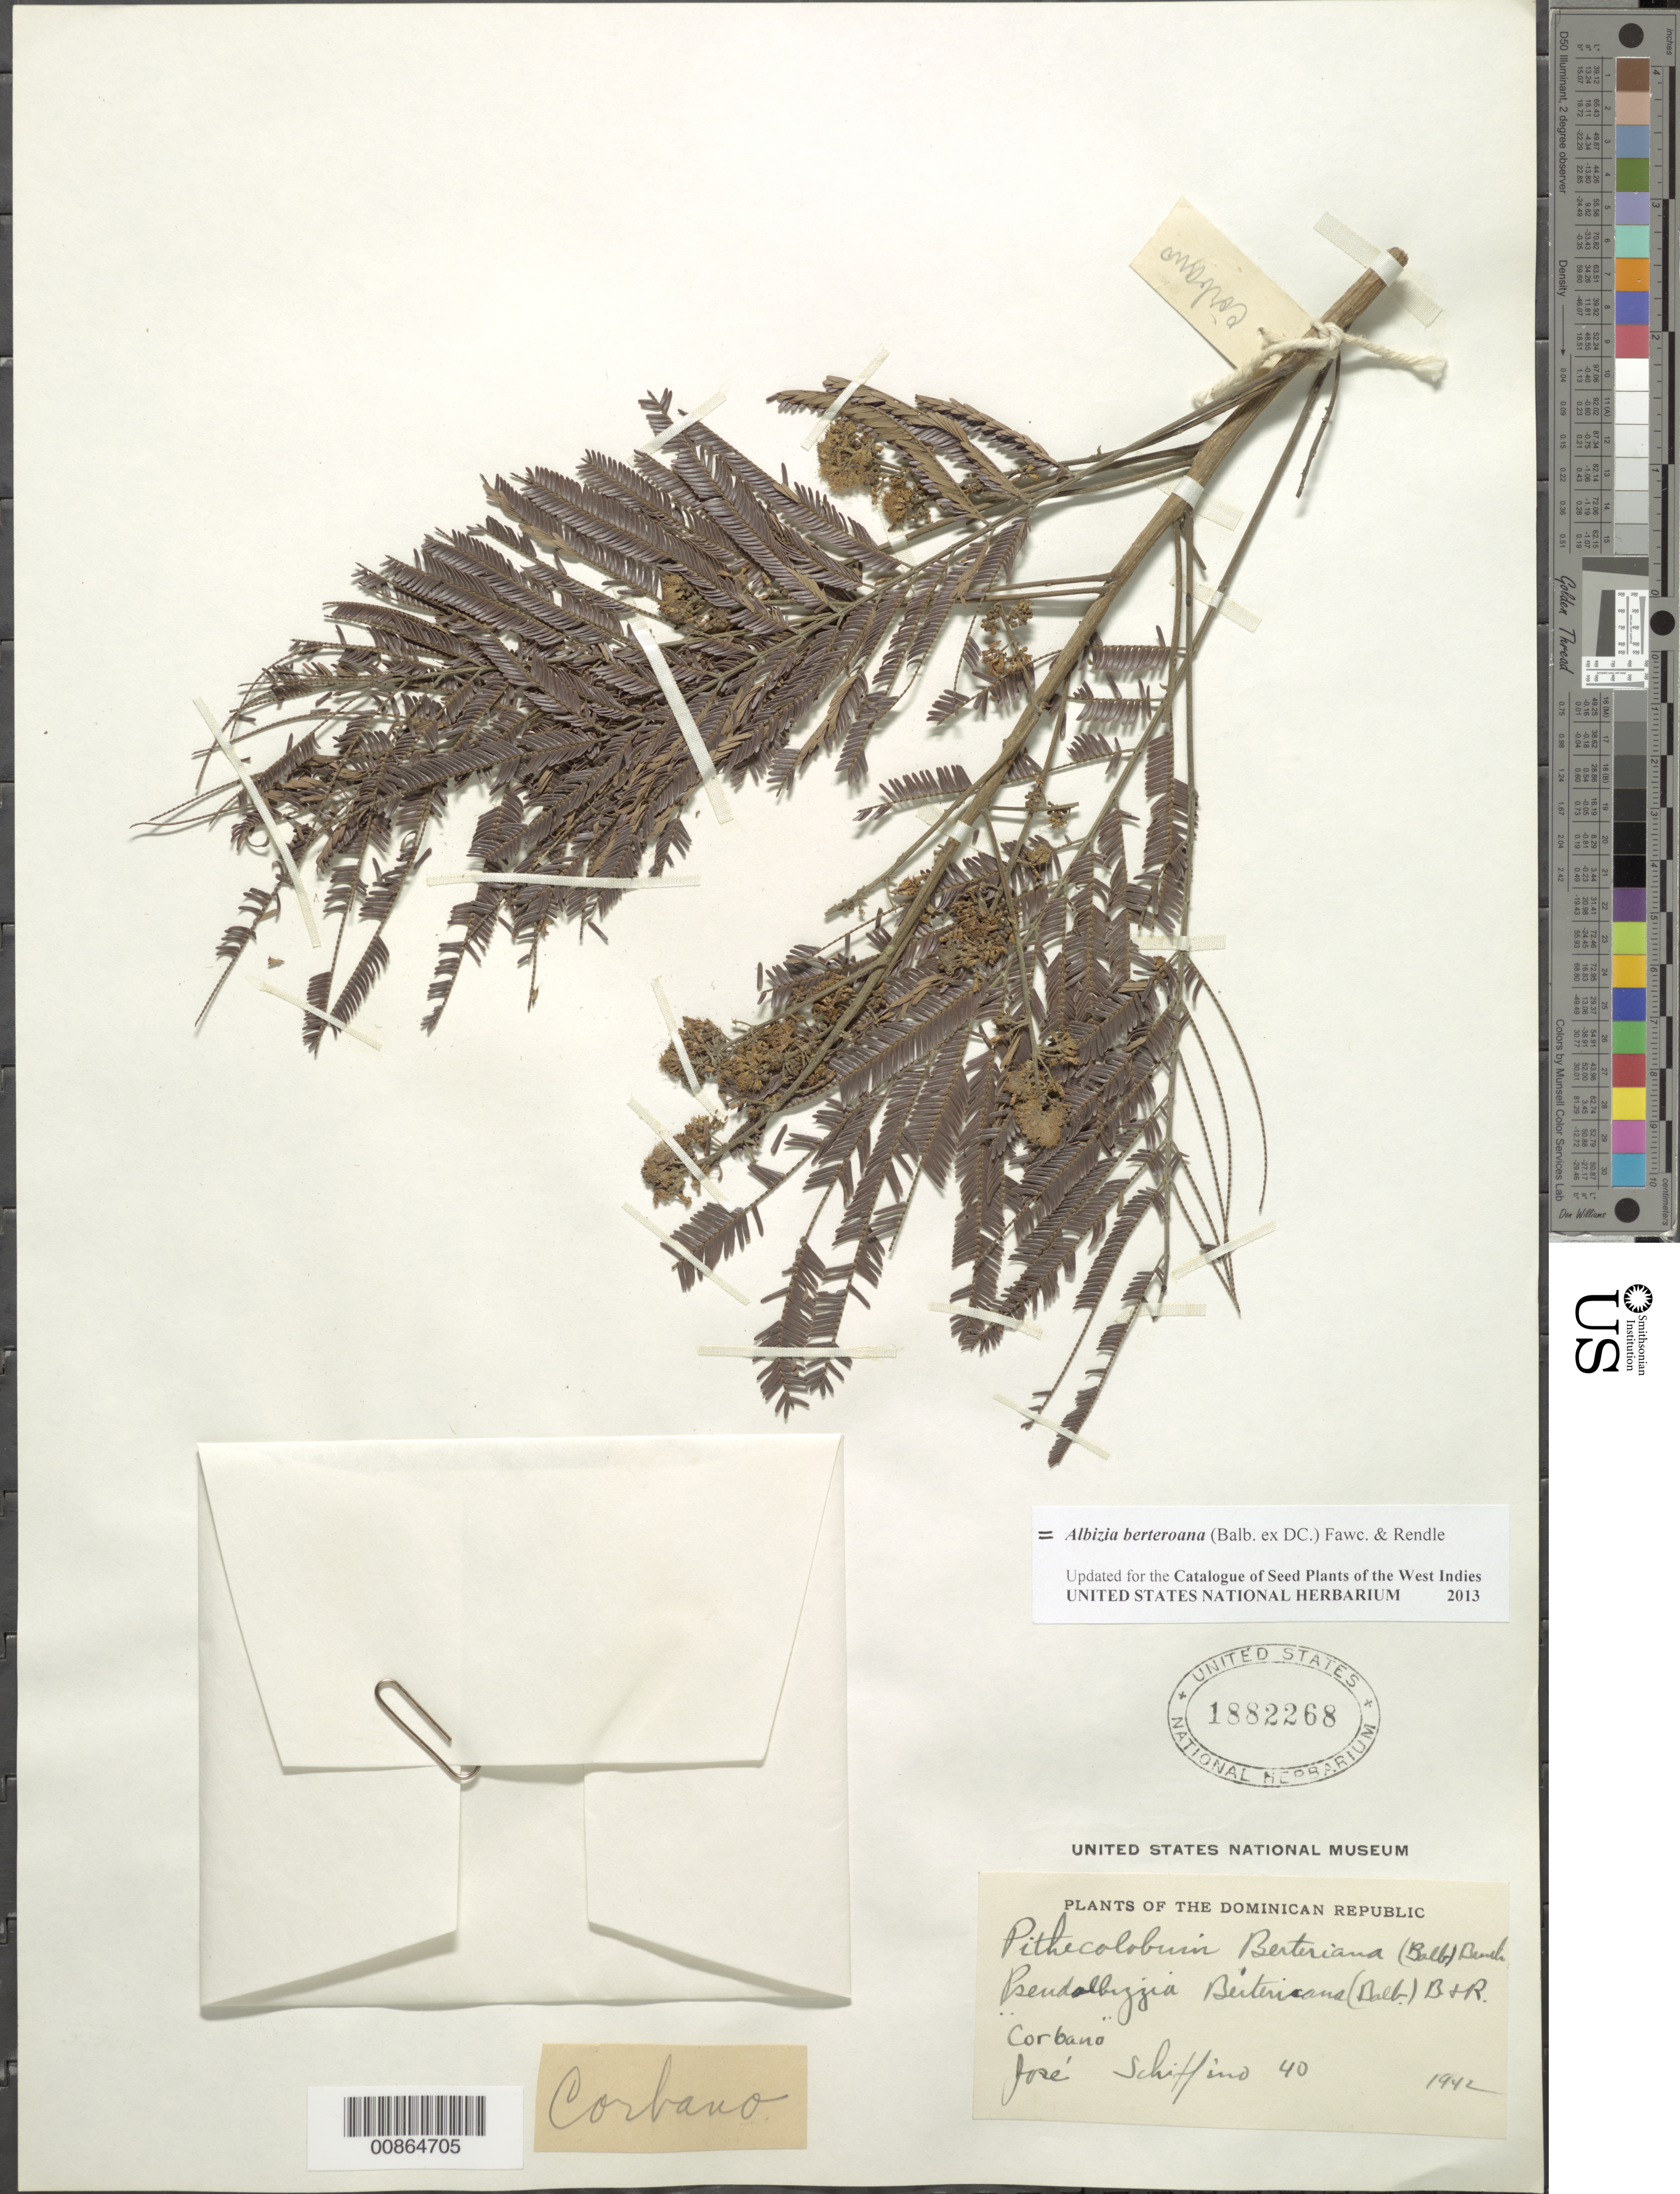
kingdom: Plantae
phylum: Tracheophyta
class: Magnoliopsida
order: Fabales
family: Fabaceae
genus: Pseudalbizzia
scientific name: Pseudalbizzia berteroana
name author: (Balb. ex DC.) Britton & Rose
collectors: J. Schiffino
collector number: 40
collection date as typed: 1942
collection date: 1942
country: Dominican Republic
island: Hispaniola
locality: Dominican Republic.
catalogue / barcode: US 1882268